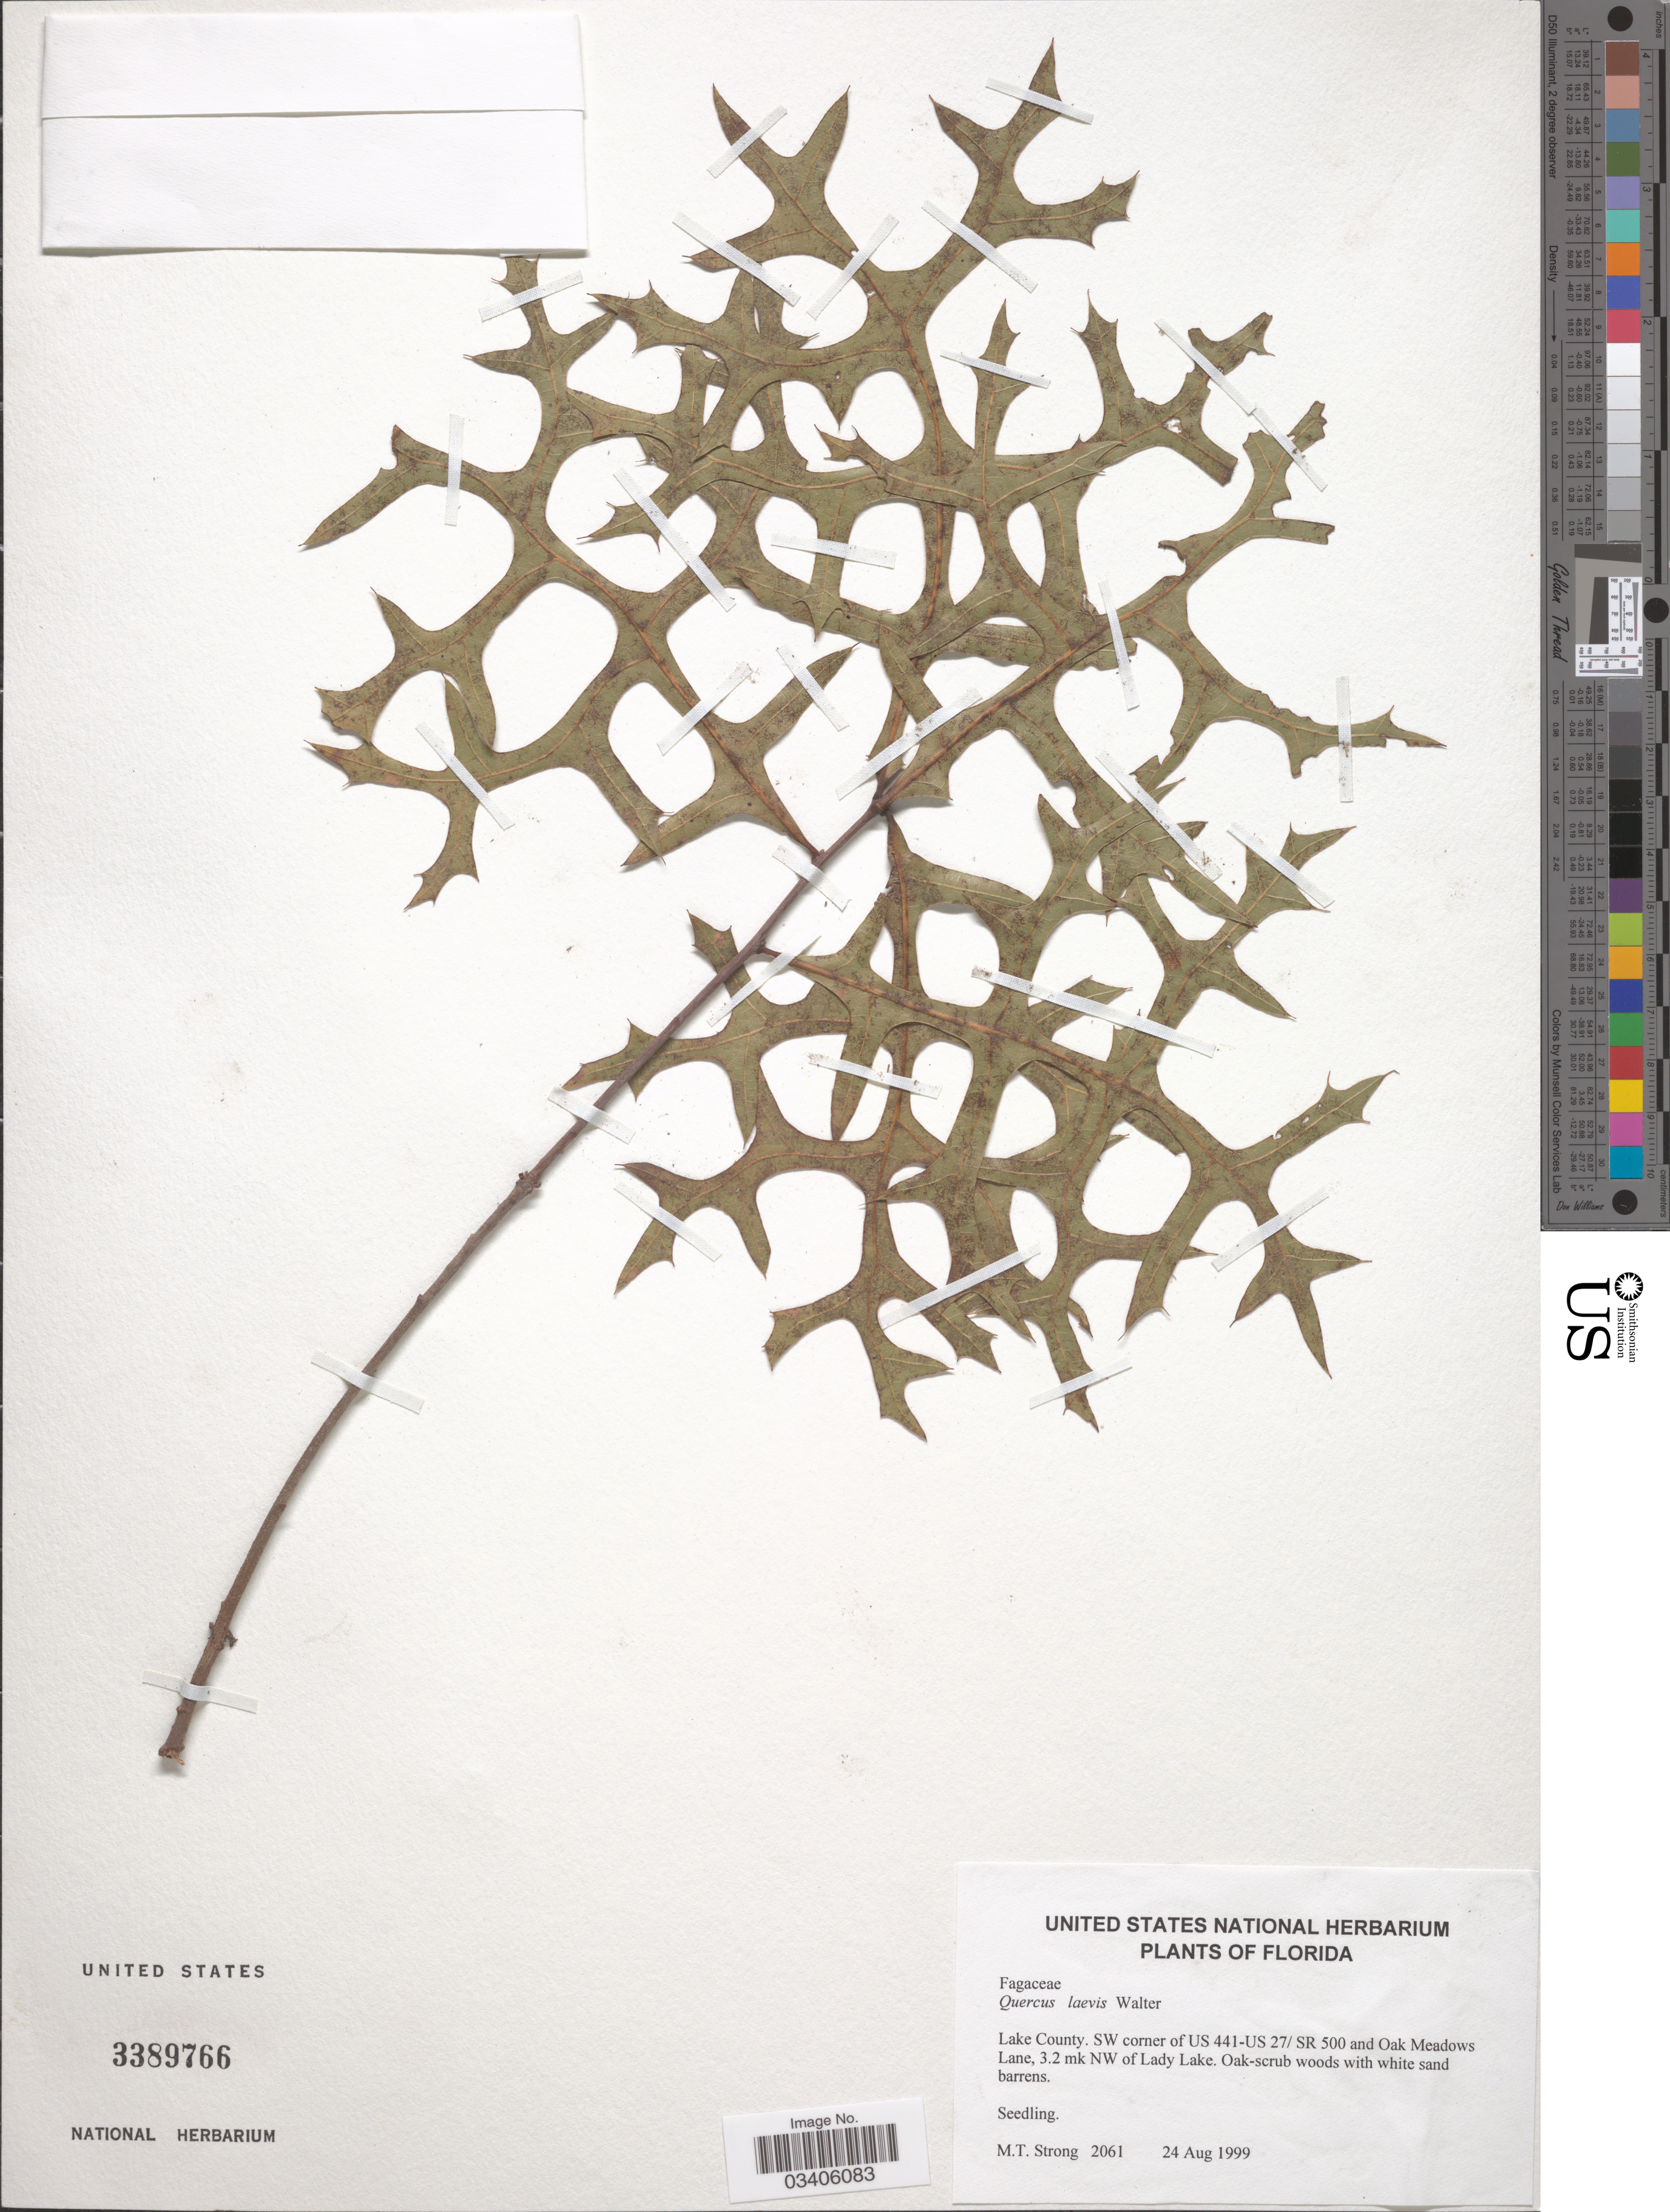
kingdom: Plantae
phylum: Tracheophyta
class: Magnoliopsida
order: Fagales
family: Fagaceae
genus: Quercus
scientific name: Quercus laevis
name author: Walter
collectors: M. T. Strong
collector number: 2061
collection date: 1999-08-24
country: United States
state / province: Florida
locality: Lake County. SW corner of US 441-US 27/ SR 500 and Oak Meadows Lane, 3.2 mk NW of Lady Lake.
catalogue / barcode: US 3389766